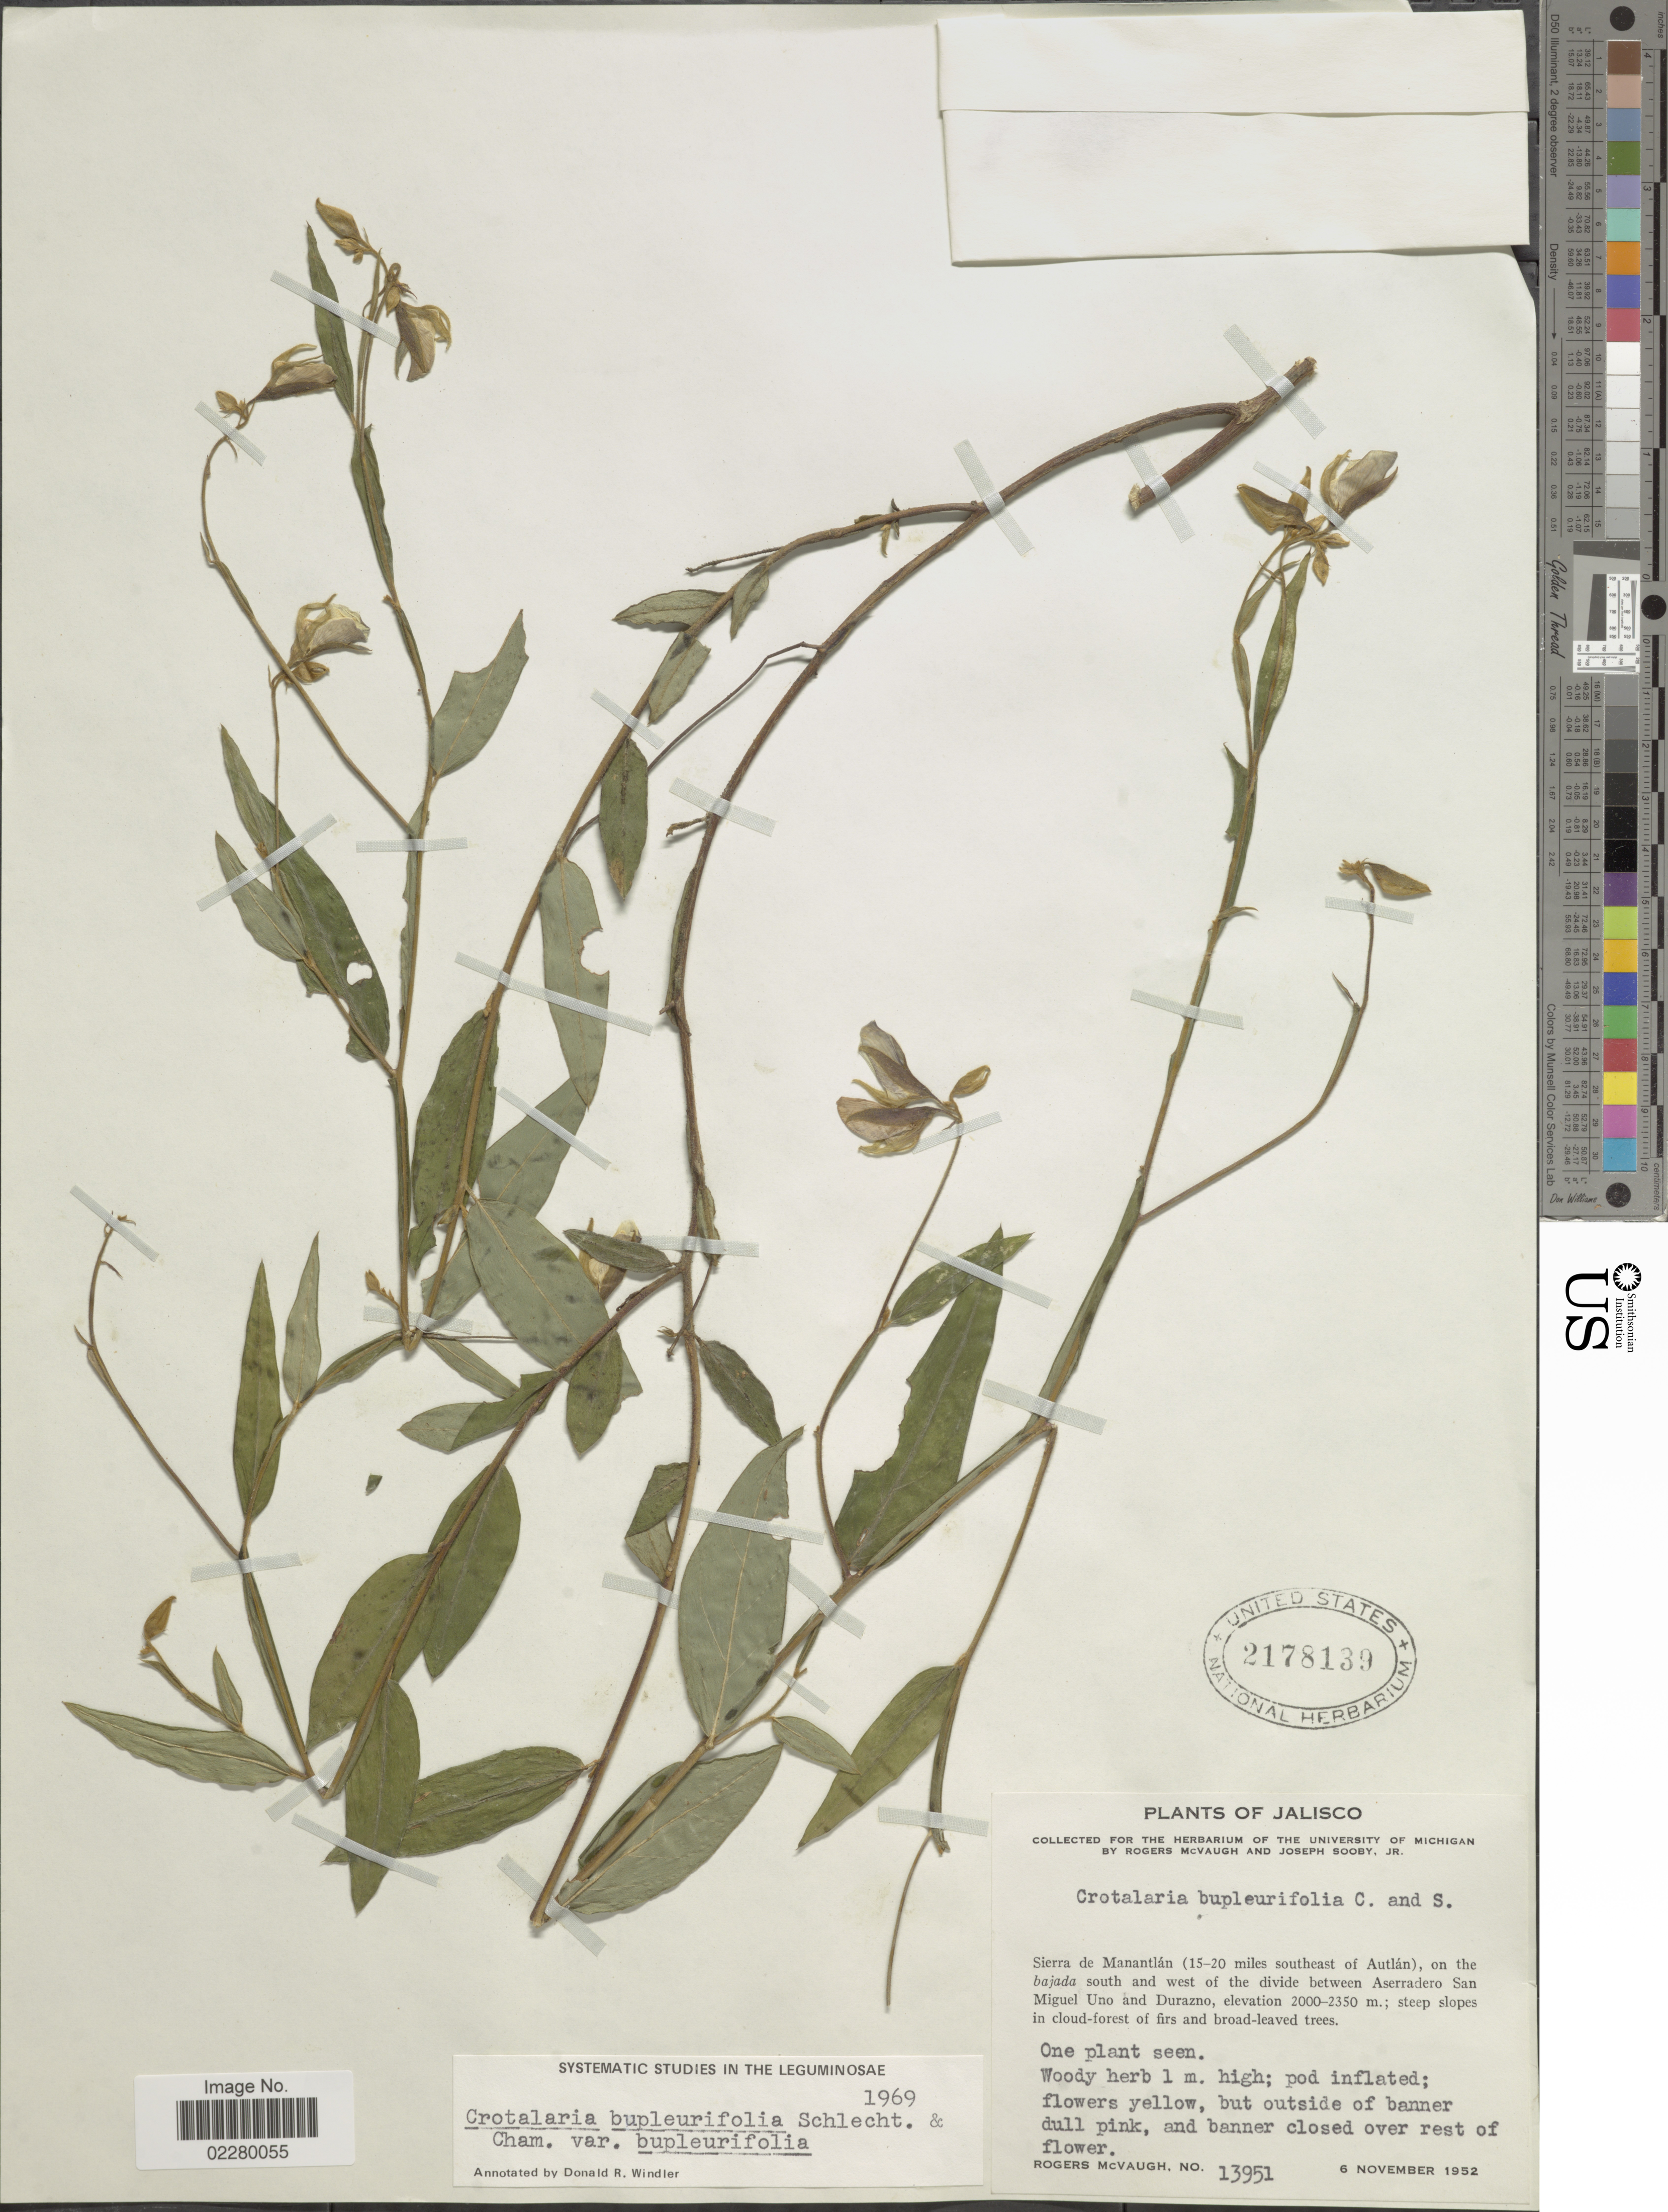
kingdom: Plantae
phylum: Tracheophyta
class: Magnoliopsida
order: Fabales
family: Fabaceae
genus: Crotalaria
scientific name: Crotalaria bupleurifolia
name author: Schltdl. & Cham.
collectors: R. McVaugh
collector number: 13951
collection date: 1952-11-06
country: Mexico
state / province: Jalisco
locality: Sierra de Manantlán (15-20 miles southeast of Autlán), on the bajada south and west of the divide between Aserradero San Miguel Uno and Durazno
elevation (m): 2000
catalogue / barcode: US 2178139